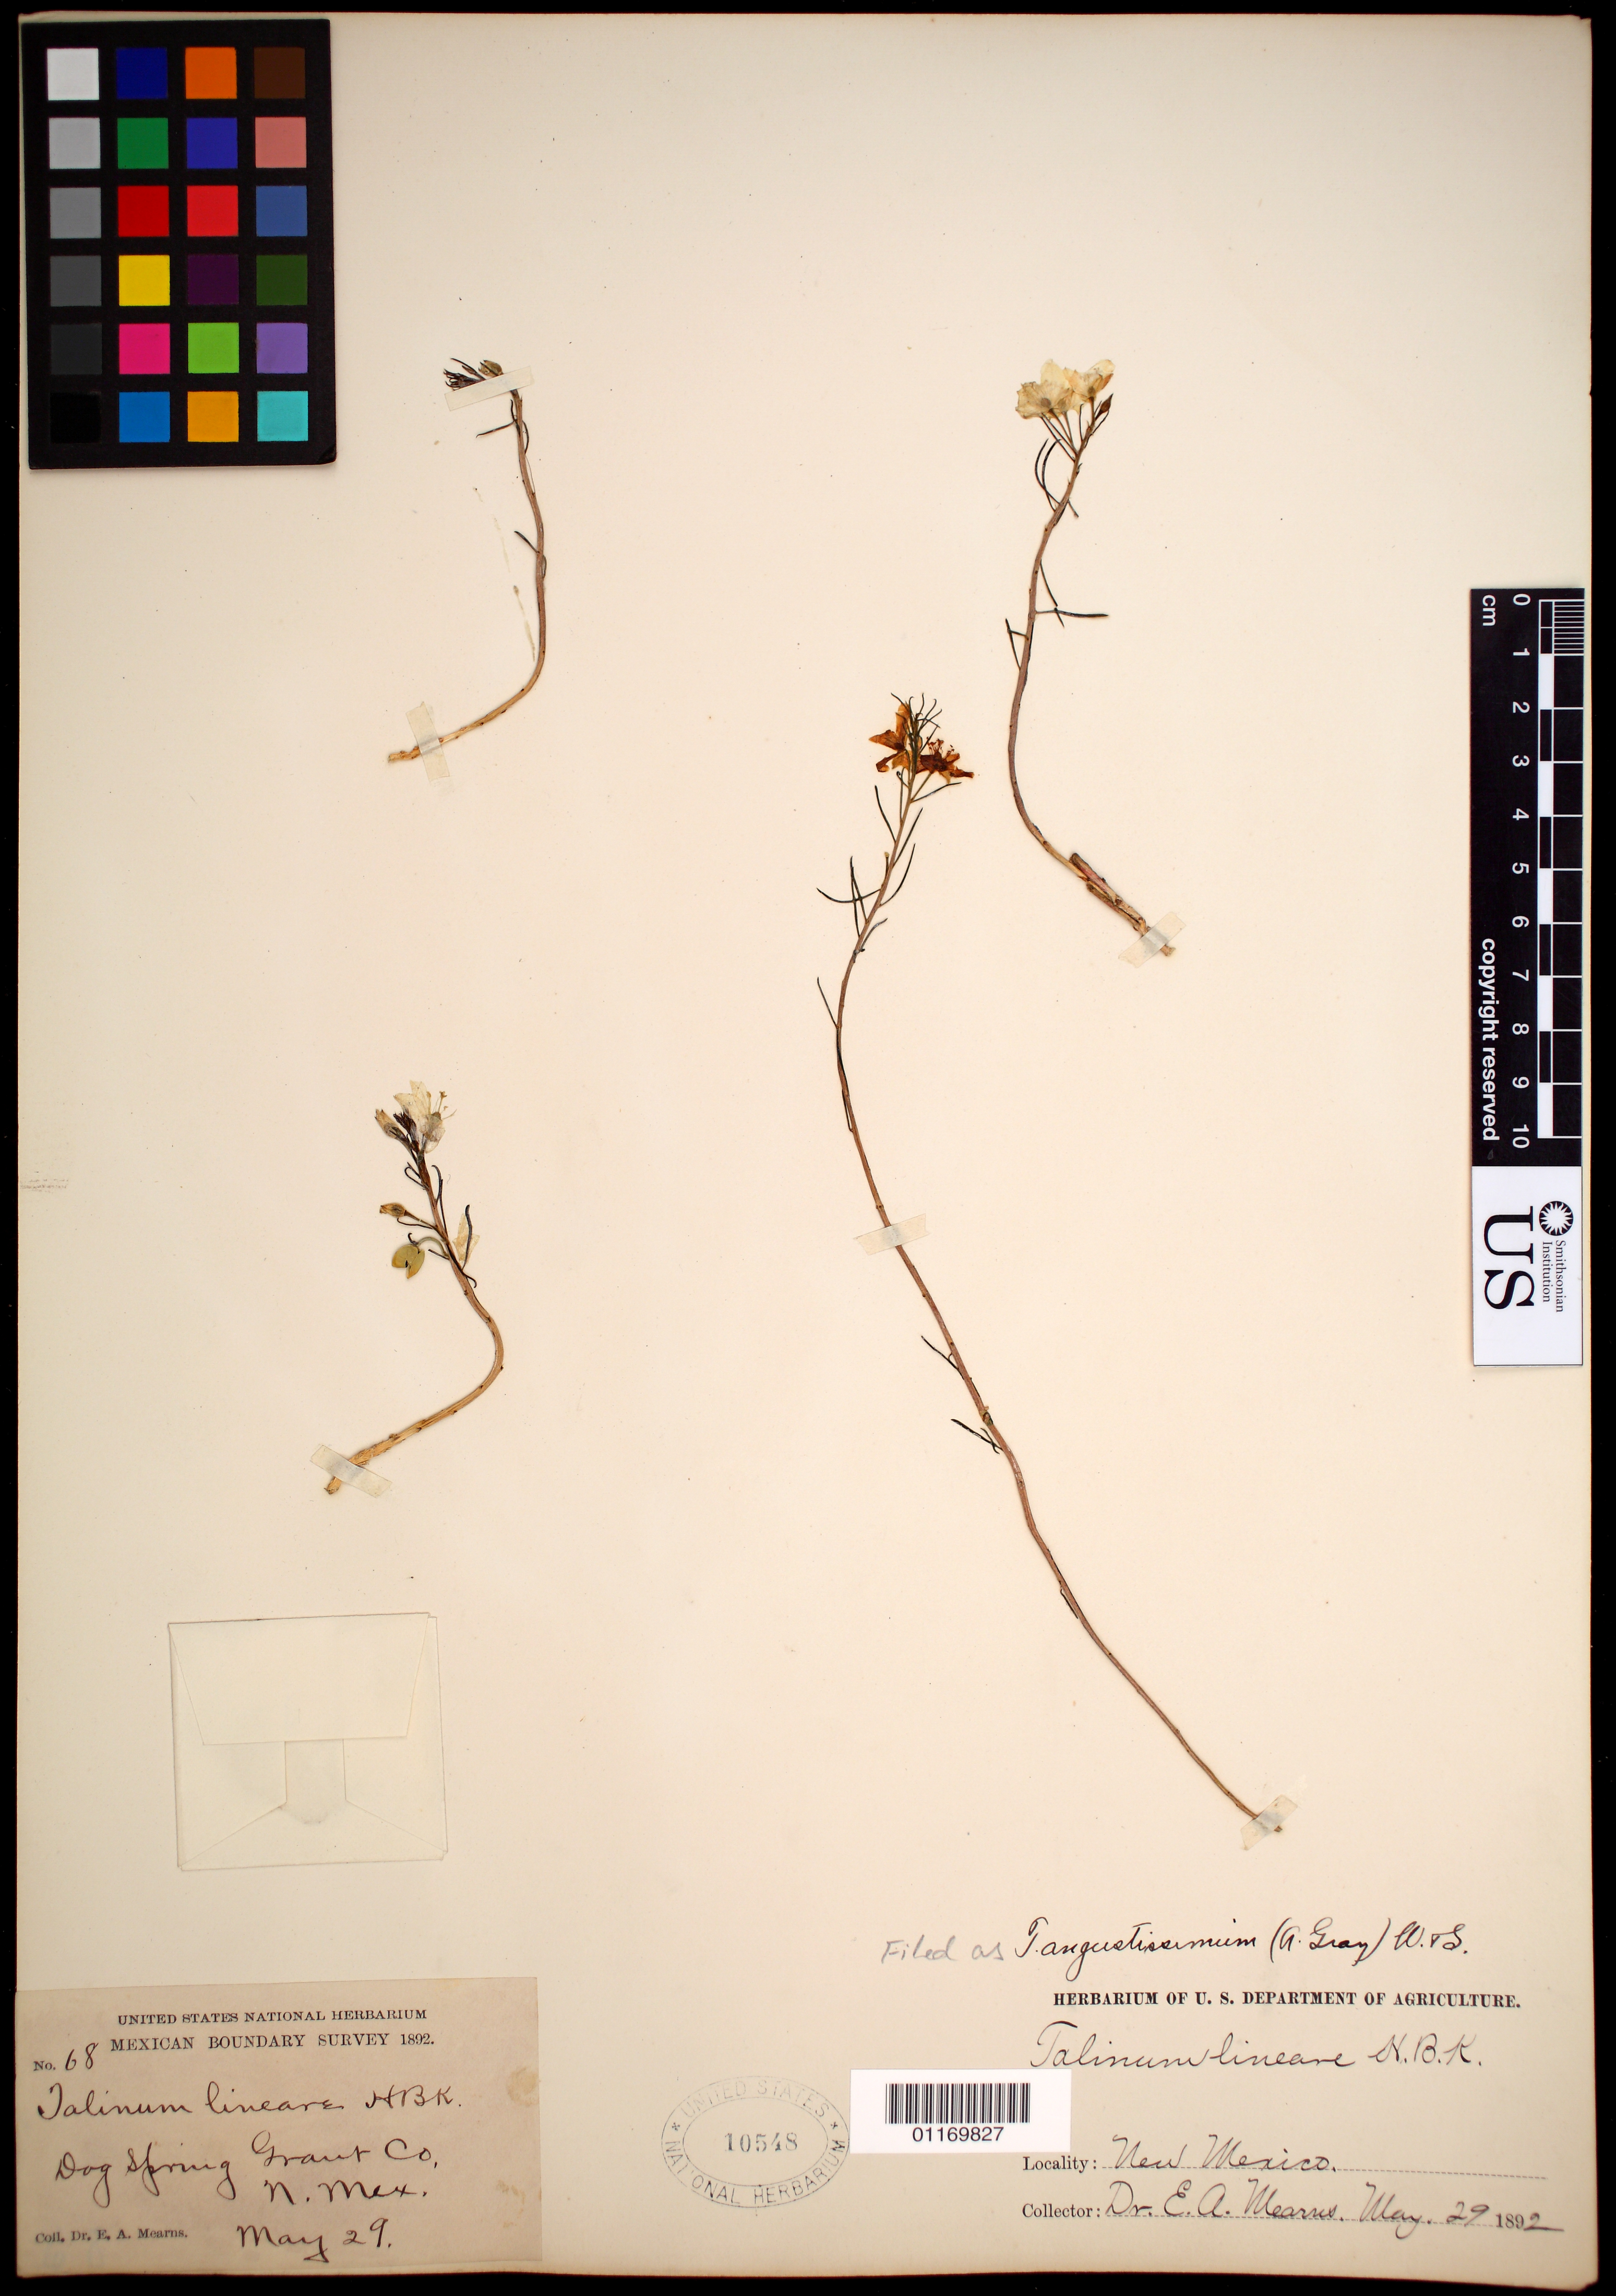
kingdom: Plantae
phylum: Tracheophyta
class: Magnoliopsida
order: Caryophyllales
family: Talinaceae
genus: Talinum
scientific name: Talinum angustissimum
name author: (Engelm.) Wooton & Standl.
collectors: E. A. Mearns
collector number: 68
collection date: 1892-05-29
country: United States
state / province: New Mexico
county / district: Grant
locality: Dog Spring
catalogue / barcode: US 10548